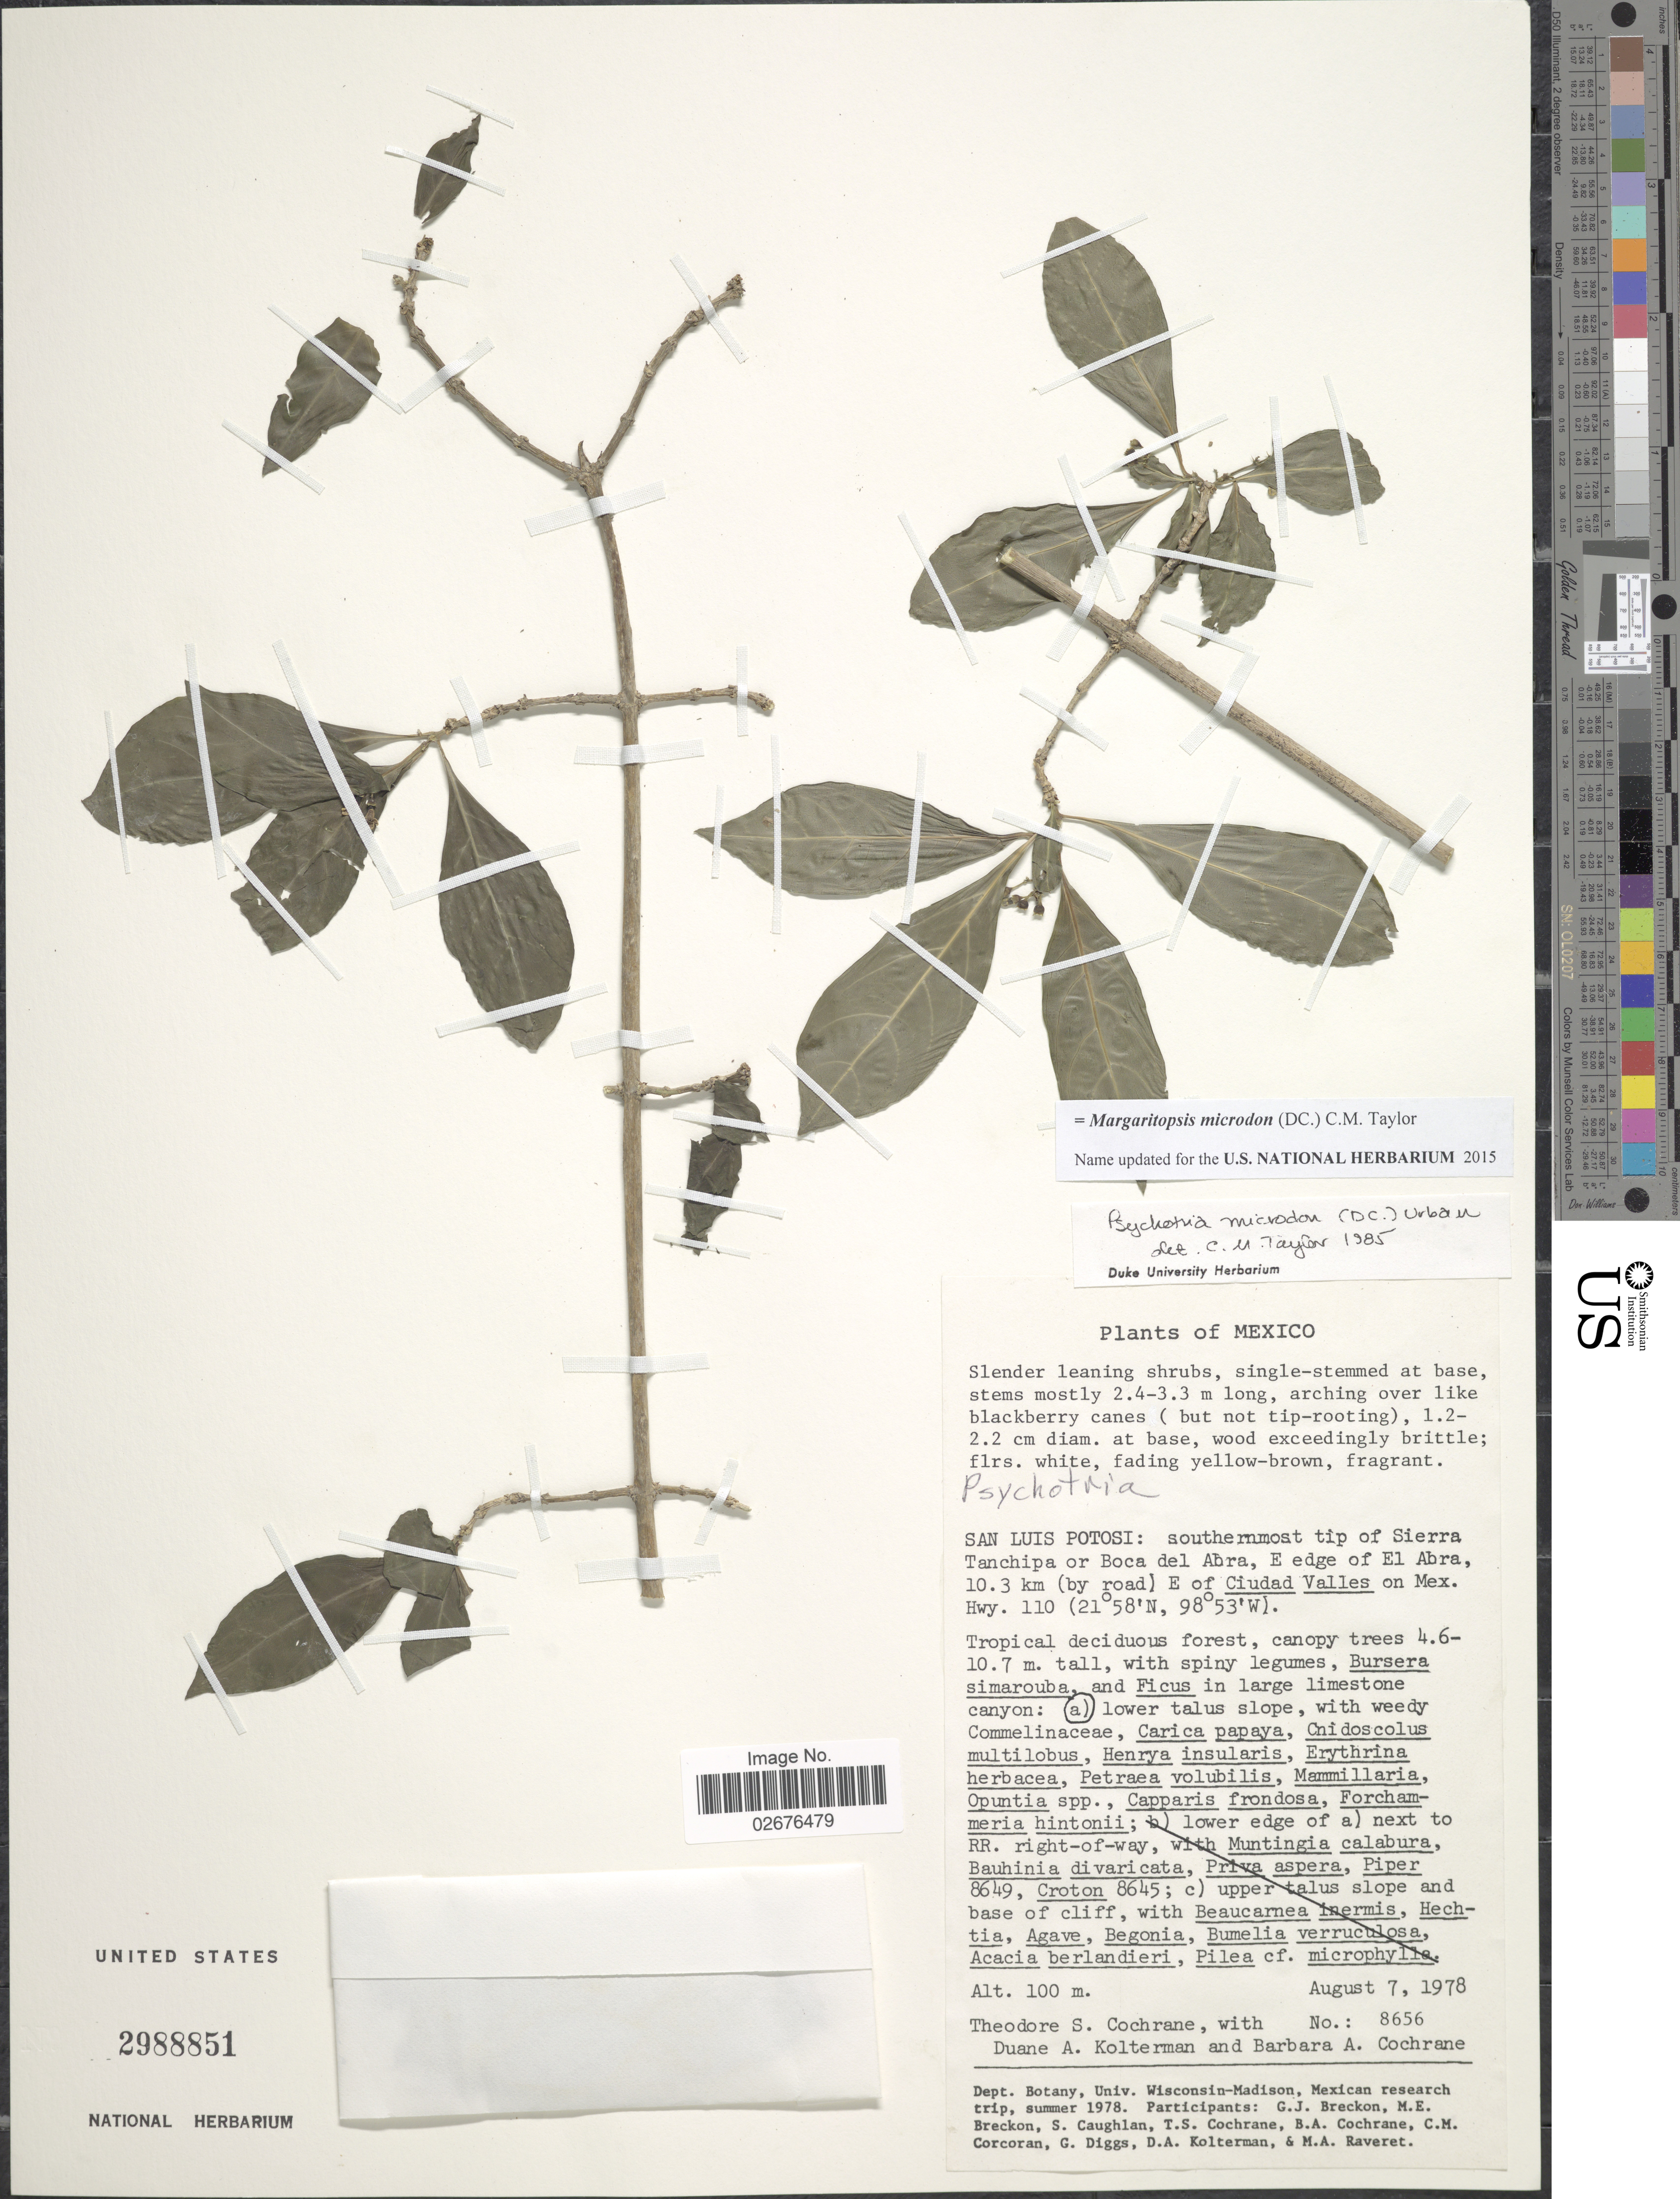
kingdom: Plantae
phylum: Tracheophyta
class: Magnoliopsida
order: Gentianales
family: Rubiaceae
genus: Margaritopsis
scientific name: Margaritopsis microdon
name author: (DC.) C.M. Taylor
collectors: T. S. Cochrane, D. Kolterman & B. Cochrane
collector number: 8656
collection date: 1978-08-07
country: Mexico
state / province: San Luis Potosí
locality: Southernmost tip of Sierra Tanchipa or Boca del Abra, E edge of El Abra, 10.3 km (by road) E of Ciudad Valles on Mex. Hwy. 110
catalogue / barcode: US 2988851